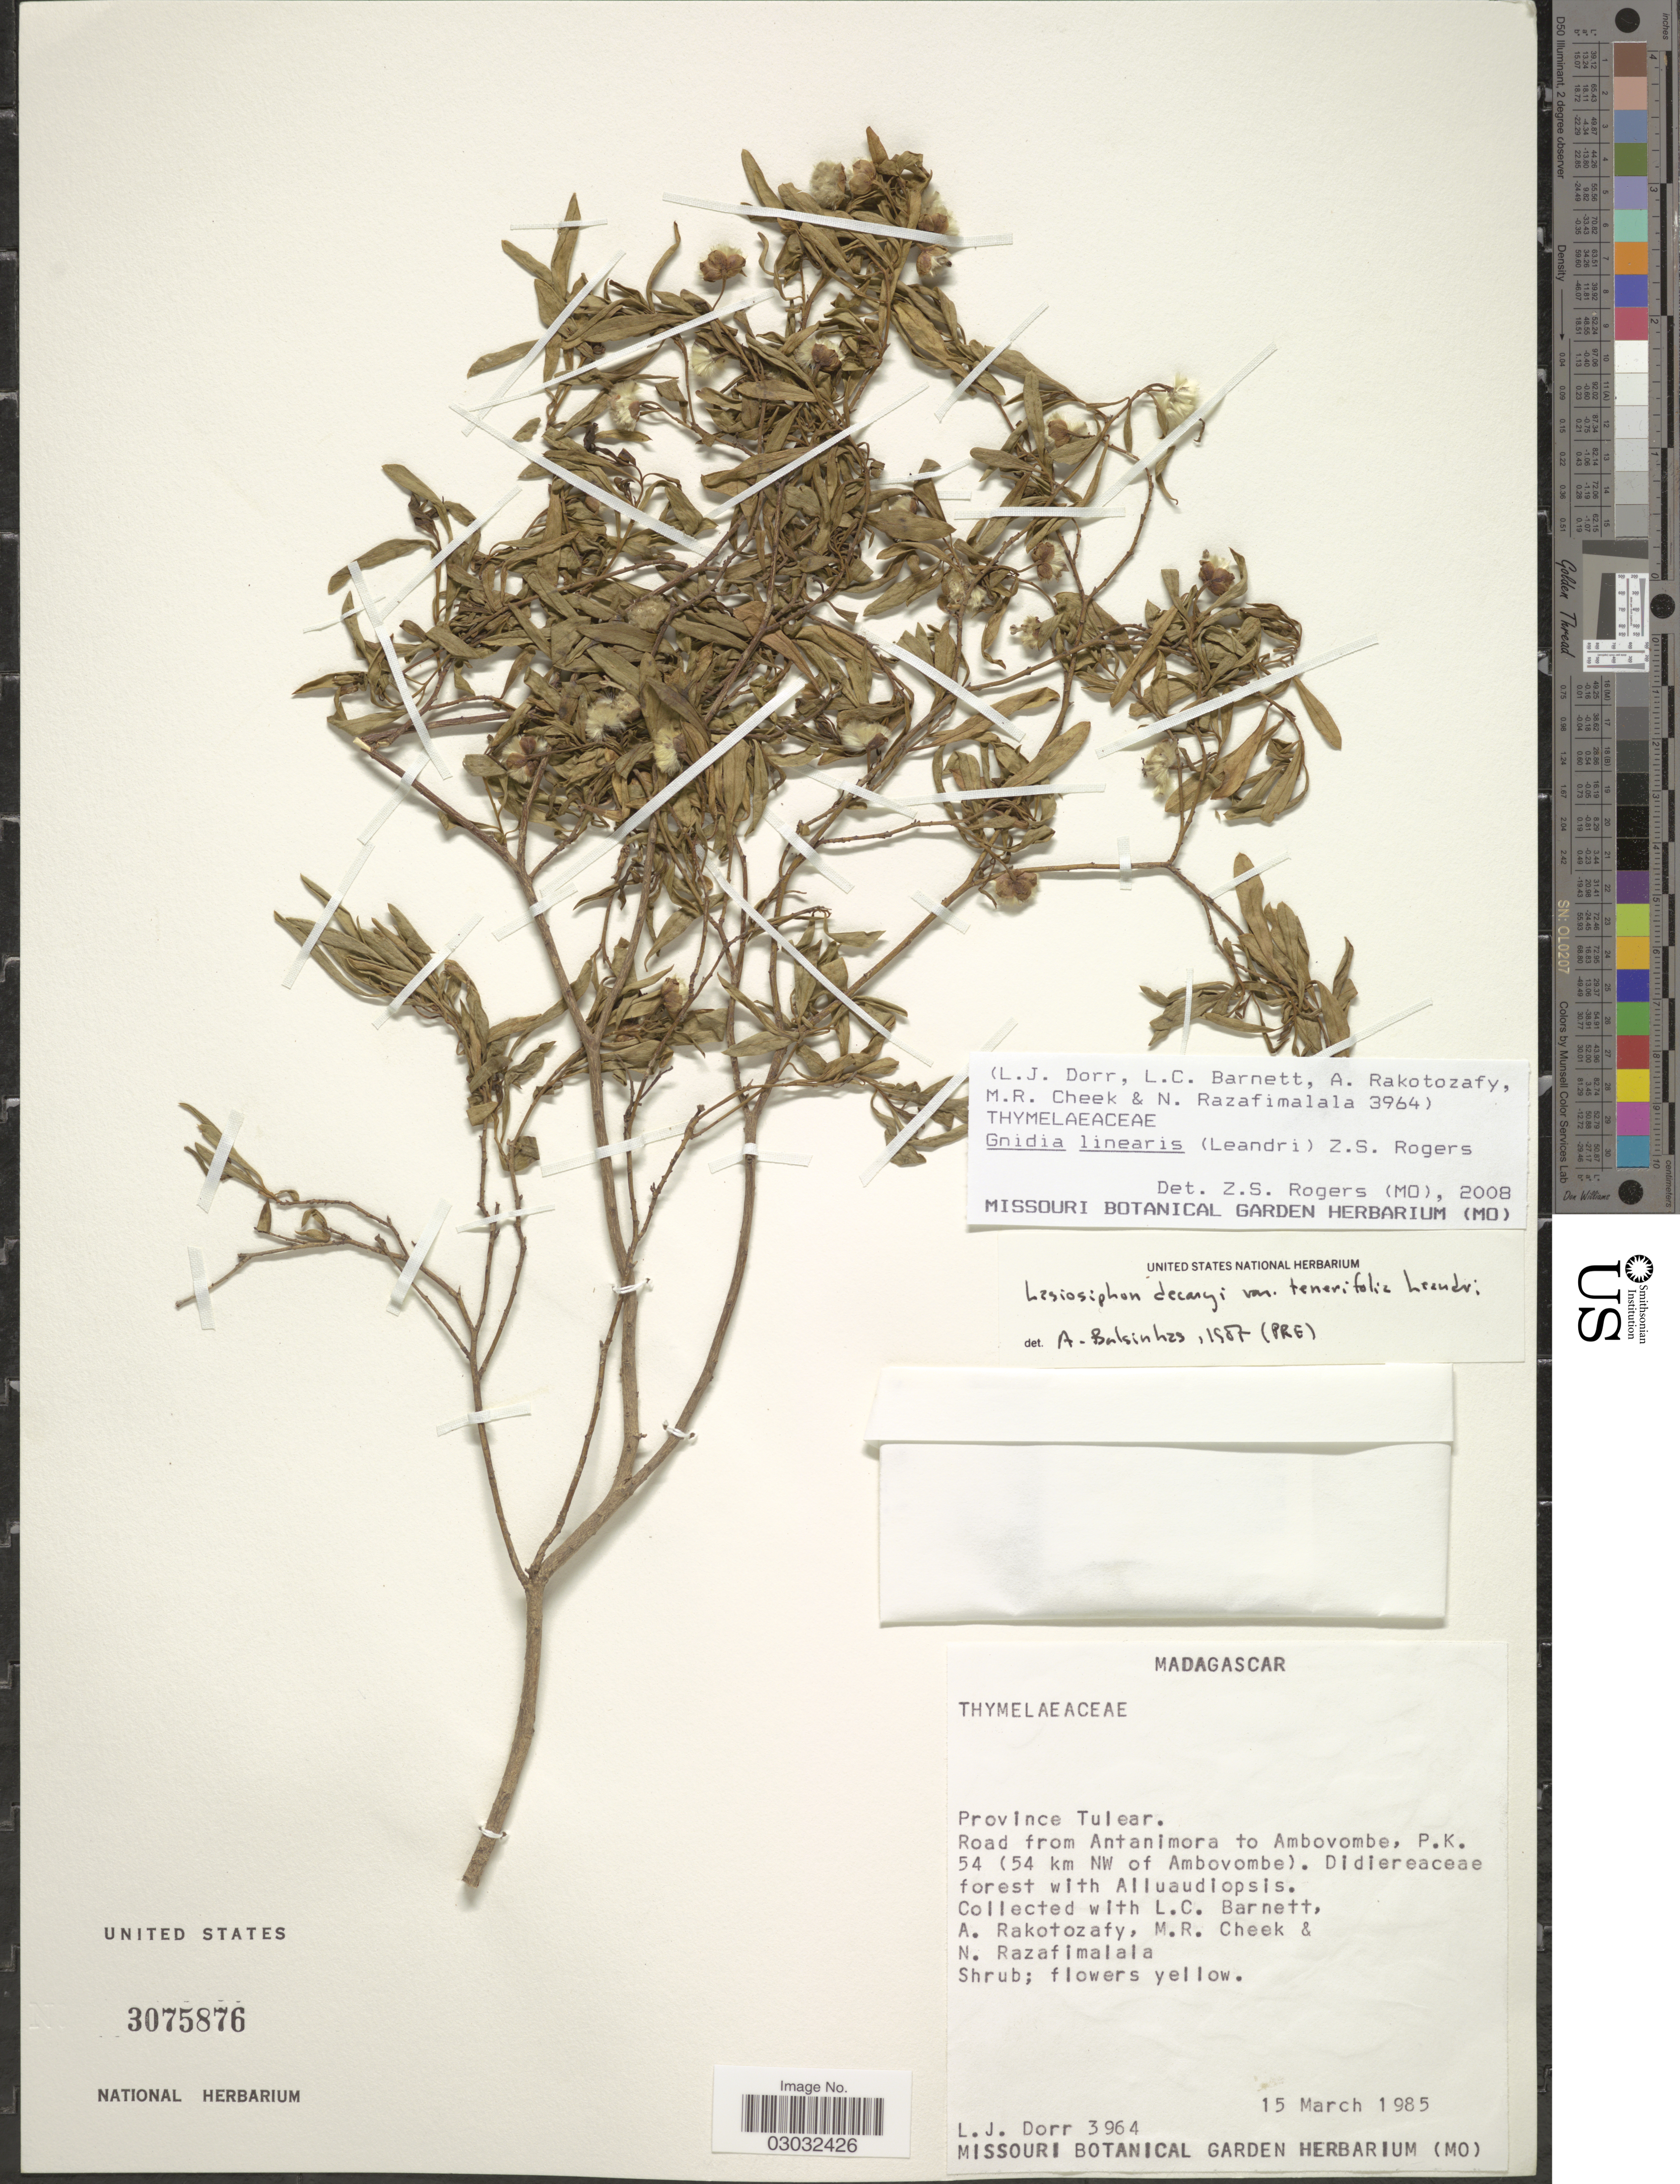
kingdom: Plantae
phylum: Tracheophyta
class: Magnoliopsida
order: Malvales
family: Thymelaeaceae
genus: Lasiosiphon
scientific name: Lasiosiphon decaryi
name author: Leandri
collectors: L. J. Dorr, L. C. Barnett, A. Rakotozafy, M. Cheek & N. Razafimalala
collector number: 3964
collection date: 1985-03-15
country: Madagascar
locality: Province Tulear. Road from Antanimora to Ambovombe, P. K. 54 (54 km NW of Ambovombe).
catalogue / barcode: US 3075876